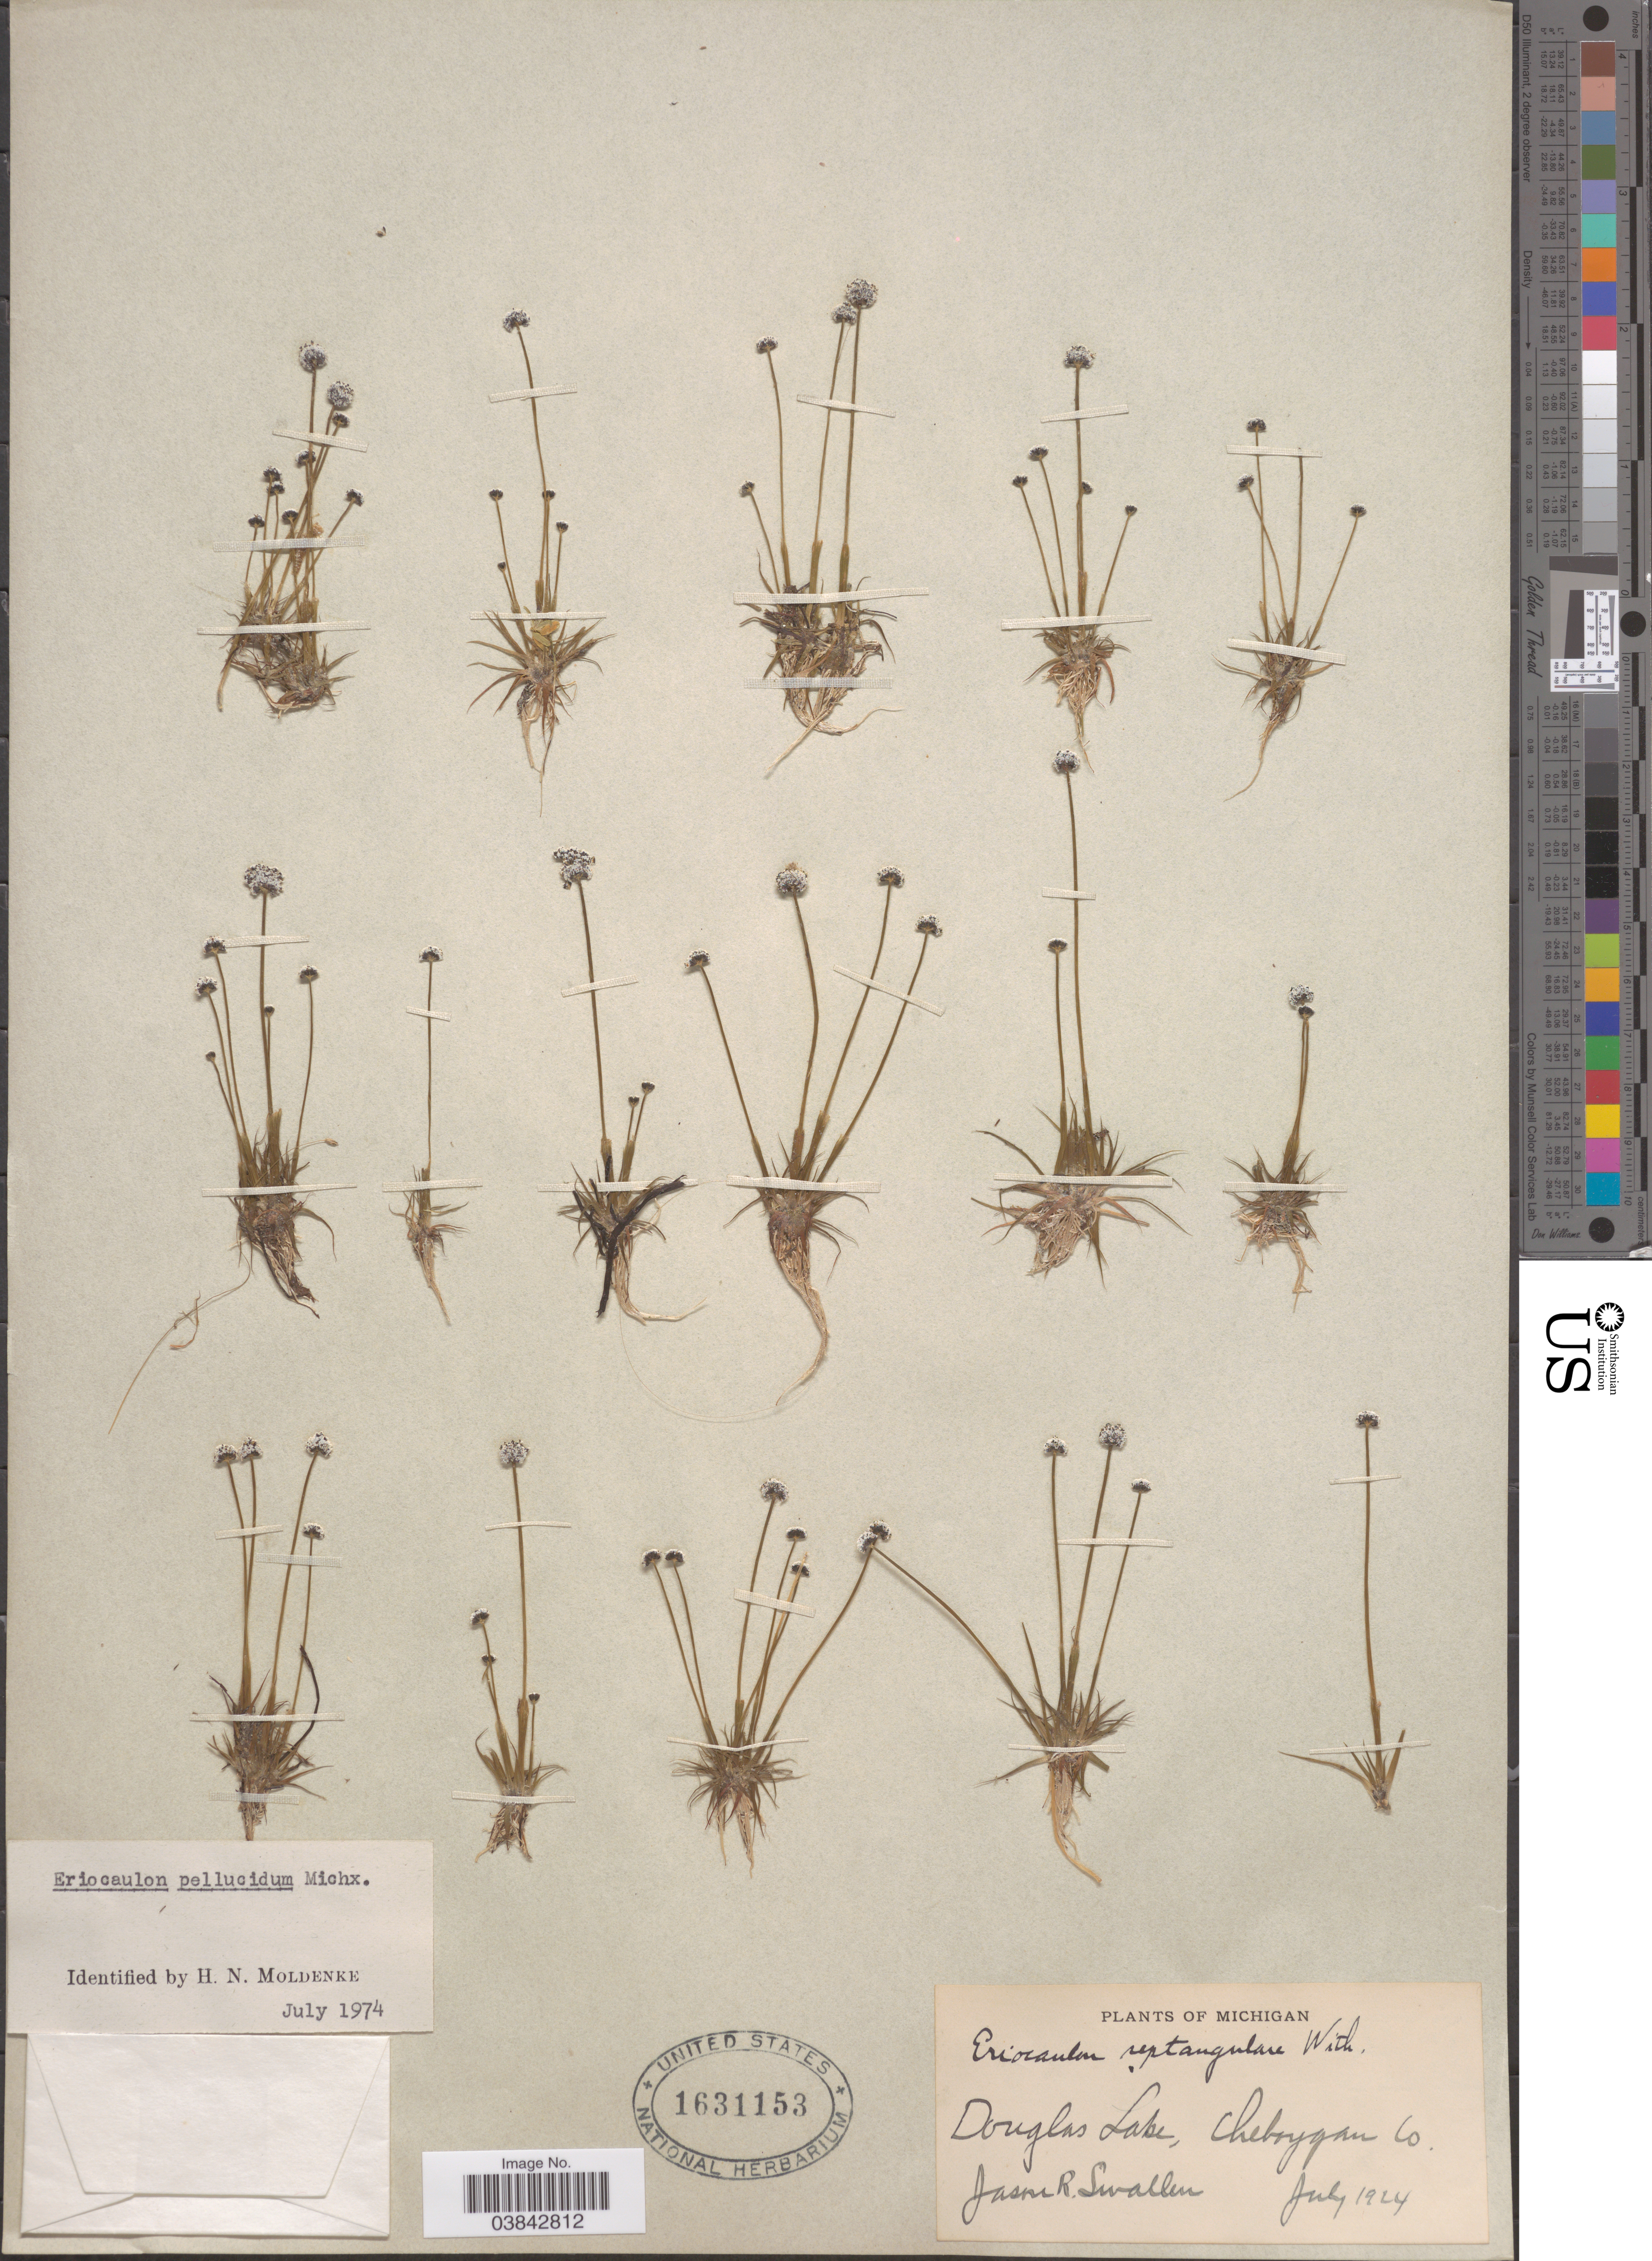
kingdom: Plantae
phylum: Tracheophyta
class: Liliopsida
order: Poales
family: Eriocaulaceae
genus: Eriocaulon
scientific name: Eriocaulon aquaticum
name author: (Hill) Druce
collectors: J. R. Swallen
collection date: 1924-07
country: United States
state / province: Michigan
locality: Douglas Lake, Cheboygan Co.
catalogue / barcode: US 1631153